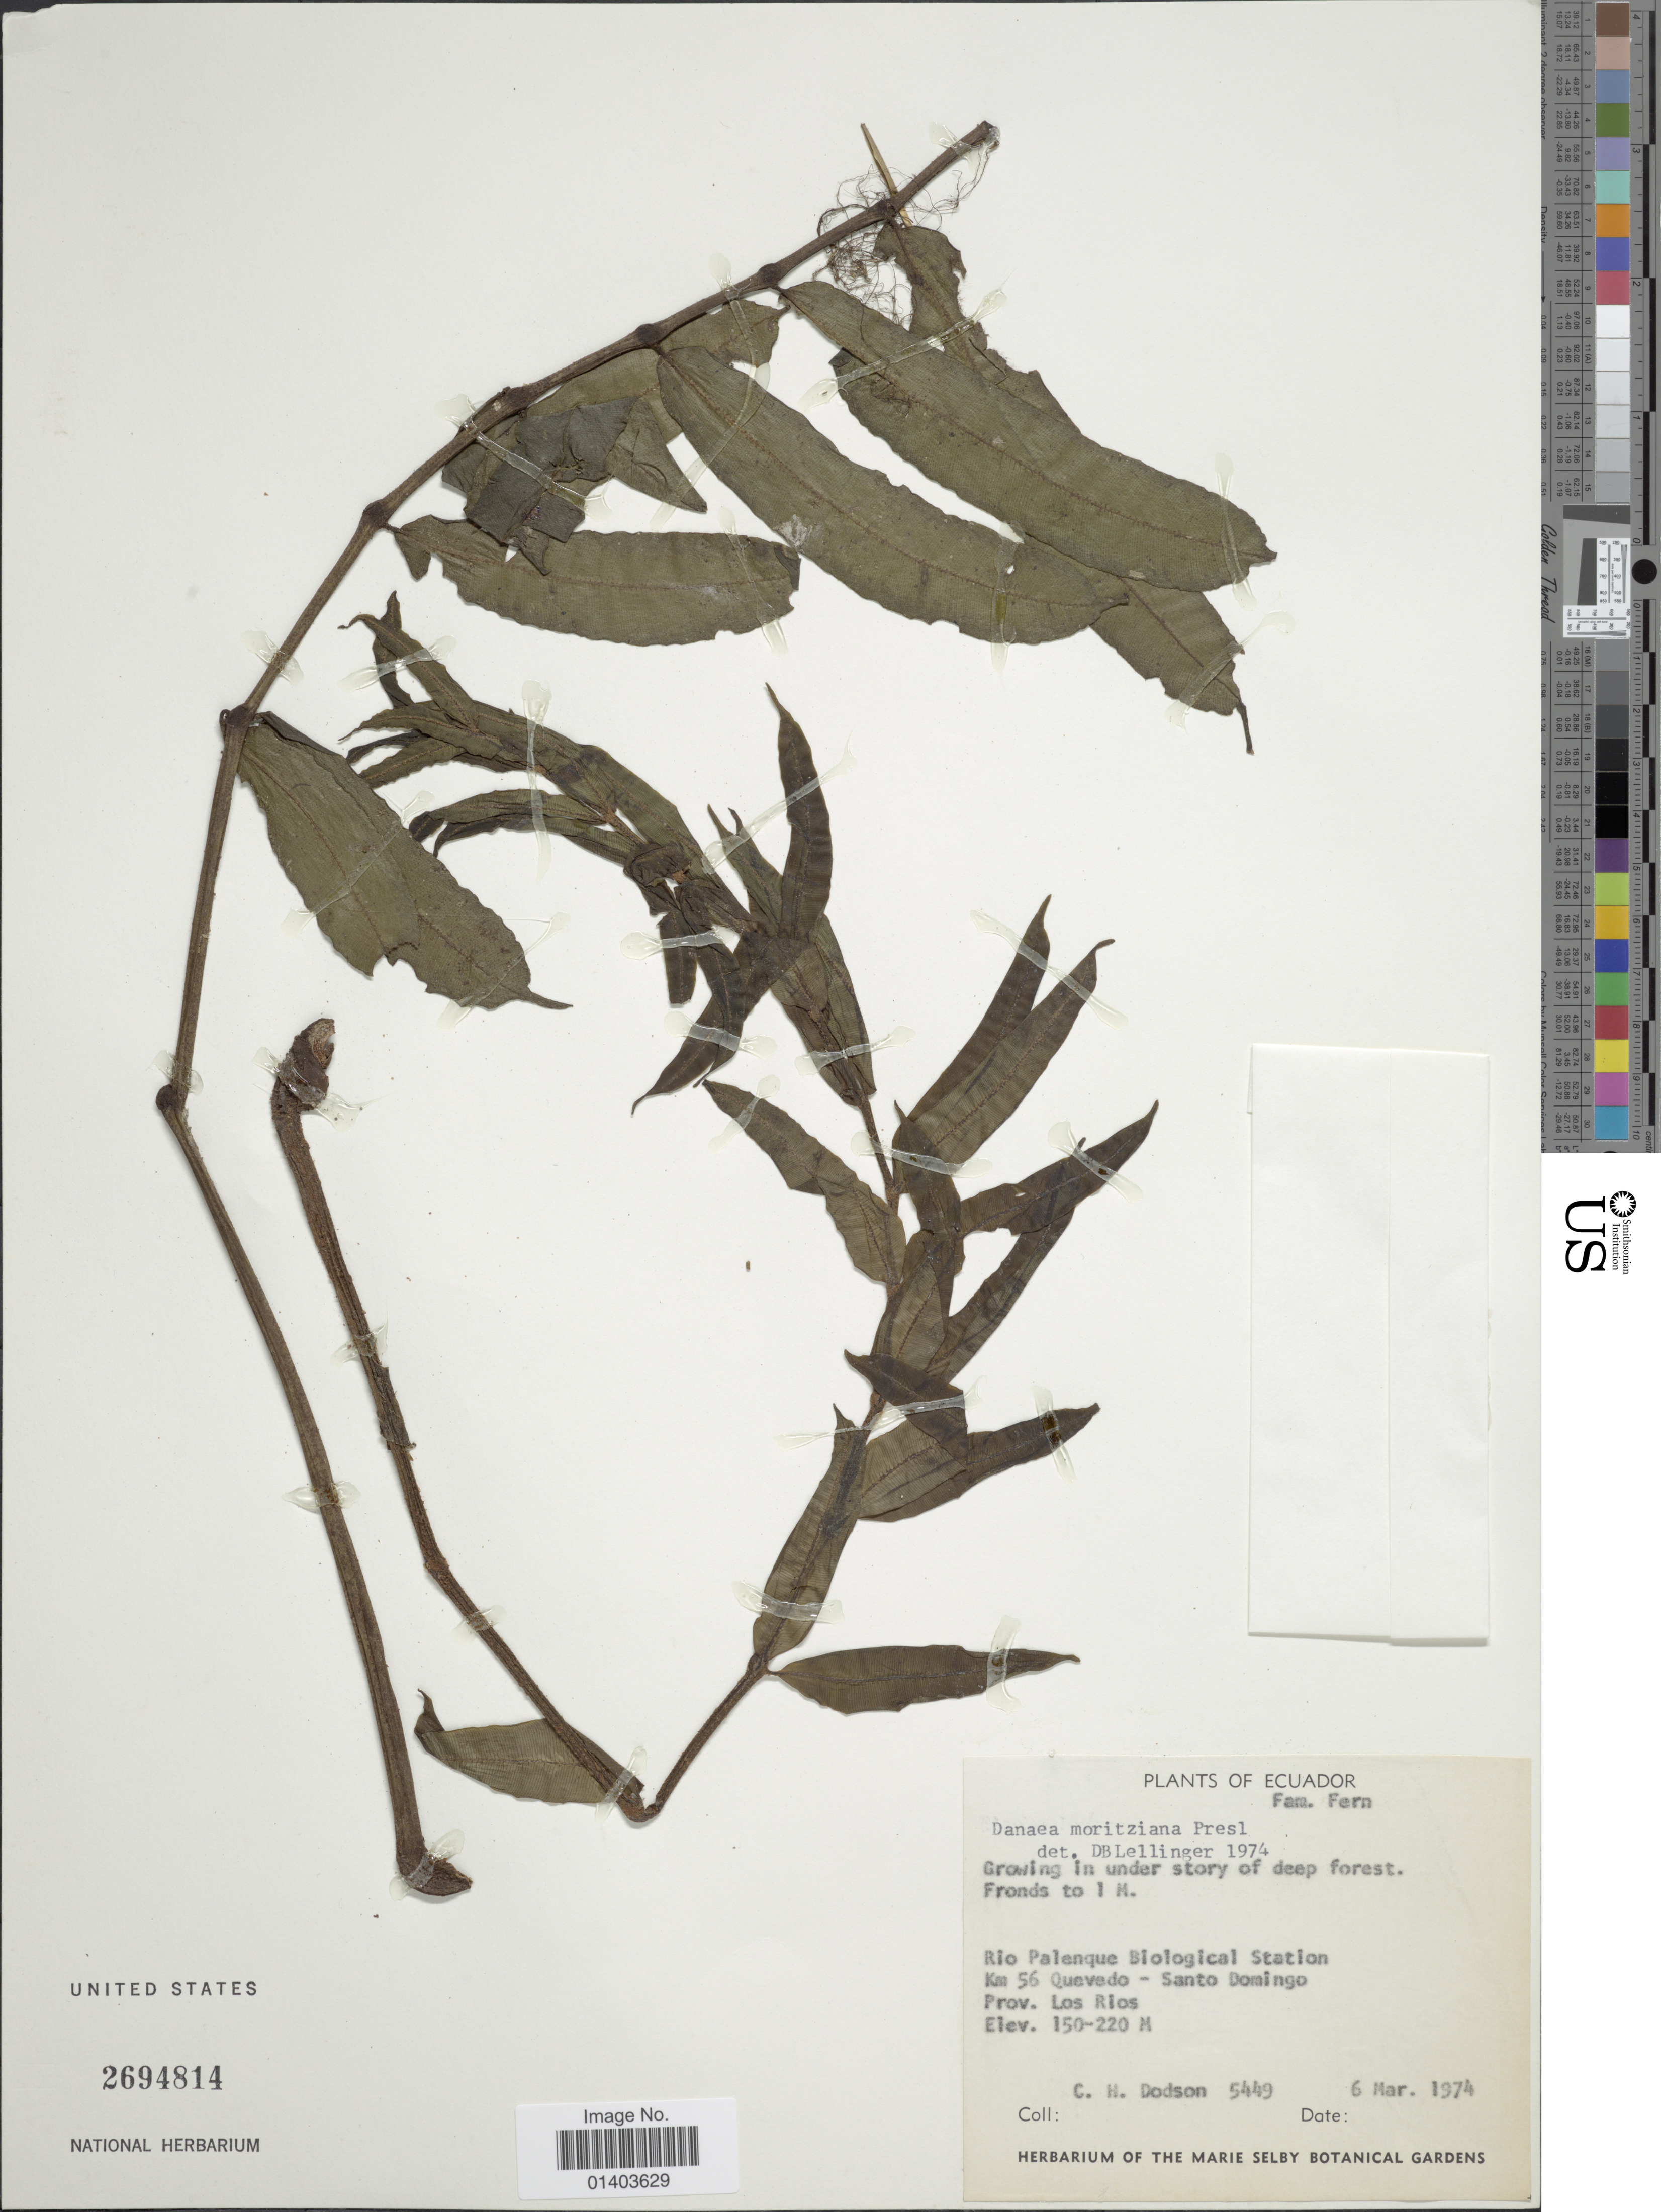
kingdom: Plantae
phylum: Tracheophyta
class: Polypodiopsida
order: Marattiales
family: Marattiaceae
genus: Danaea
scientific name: Danaea moritziana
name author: C. Presl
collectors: C. H. Dodson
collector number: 5449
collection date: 1974-03-06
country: Ecuador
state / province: Los Ríos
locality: Rio Palenque Biological Station Km 56 Quevedo - Santo Domingo, prov. Los Rios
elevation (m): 150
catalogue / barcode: US 2694814